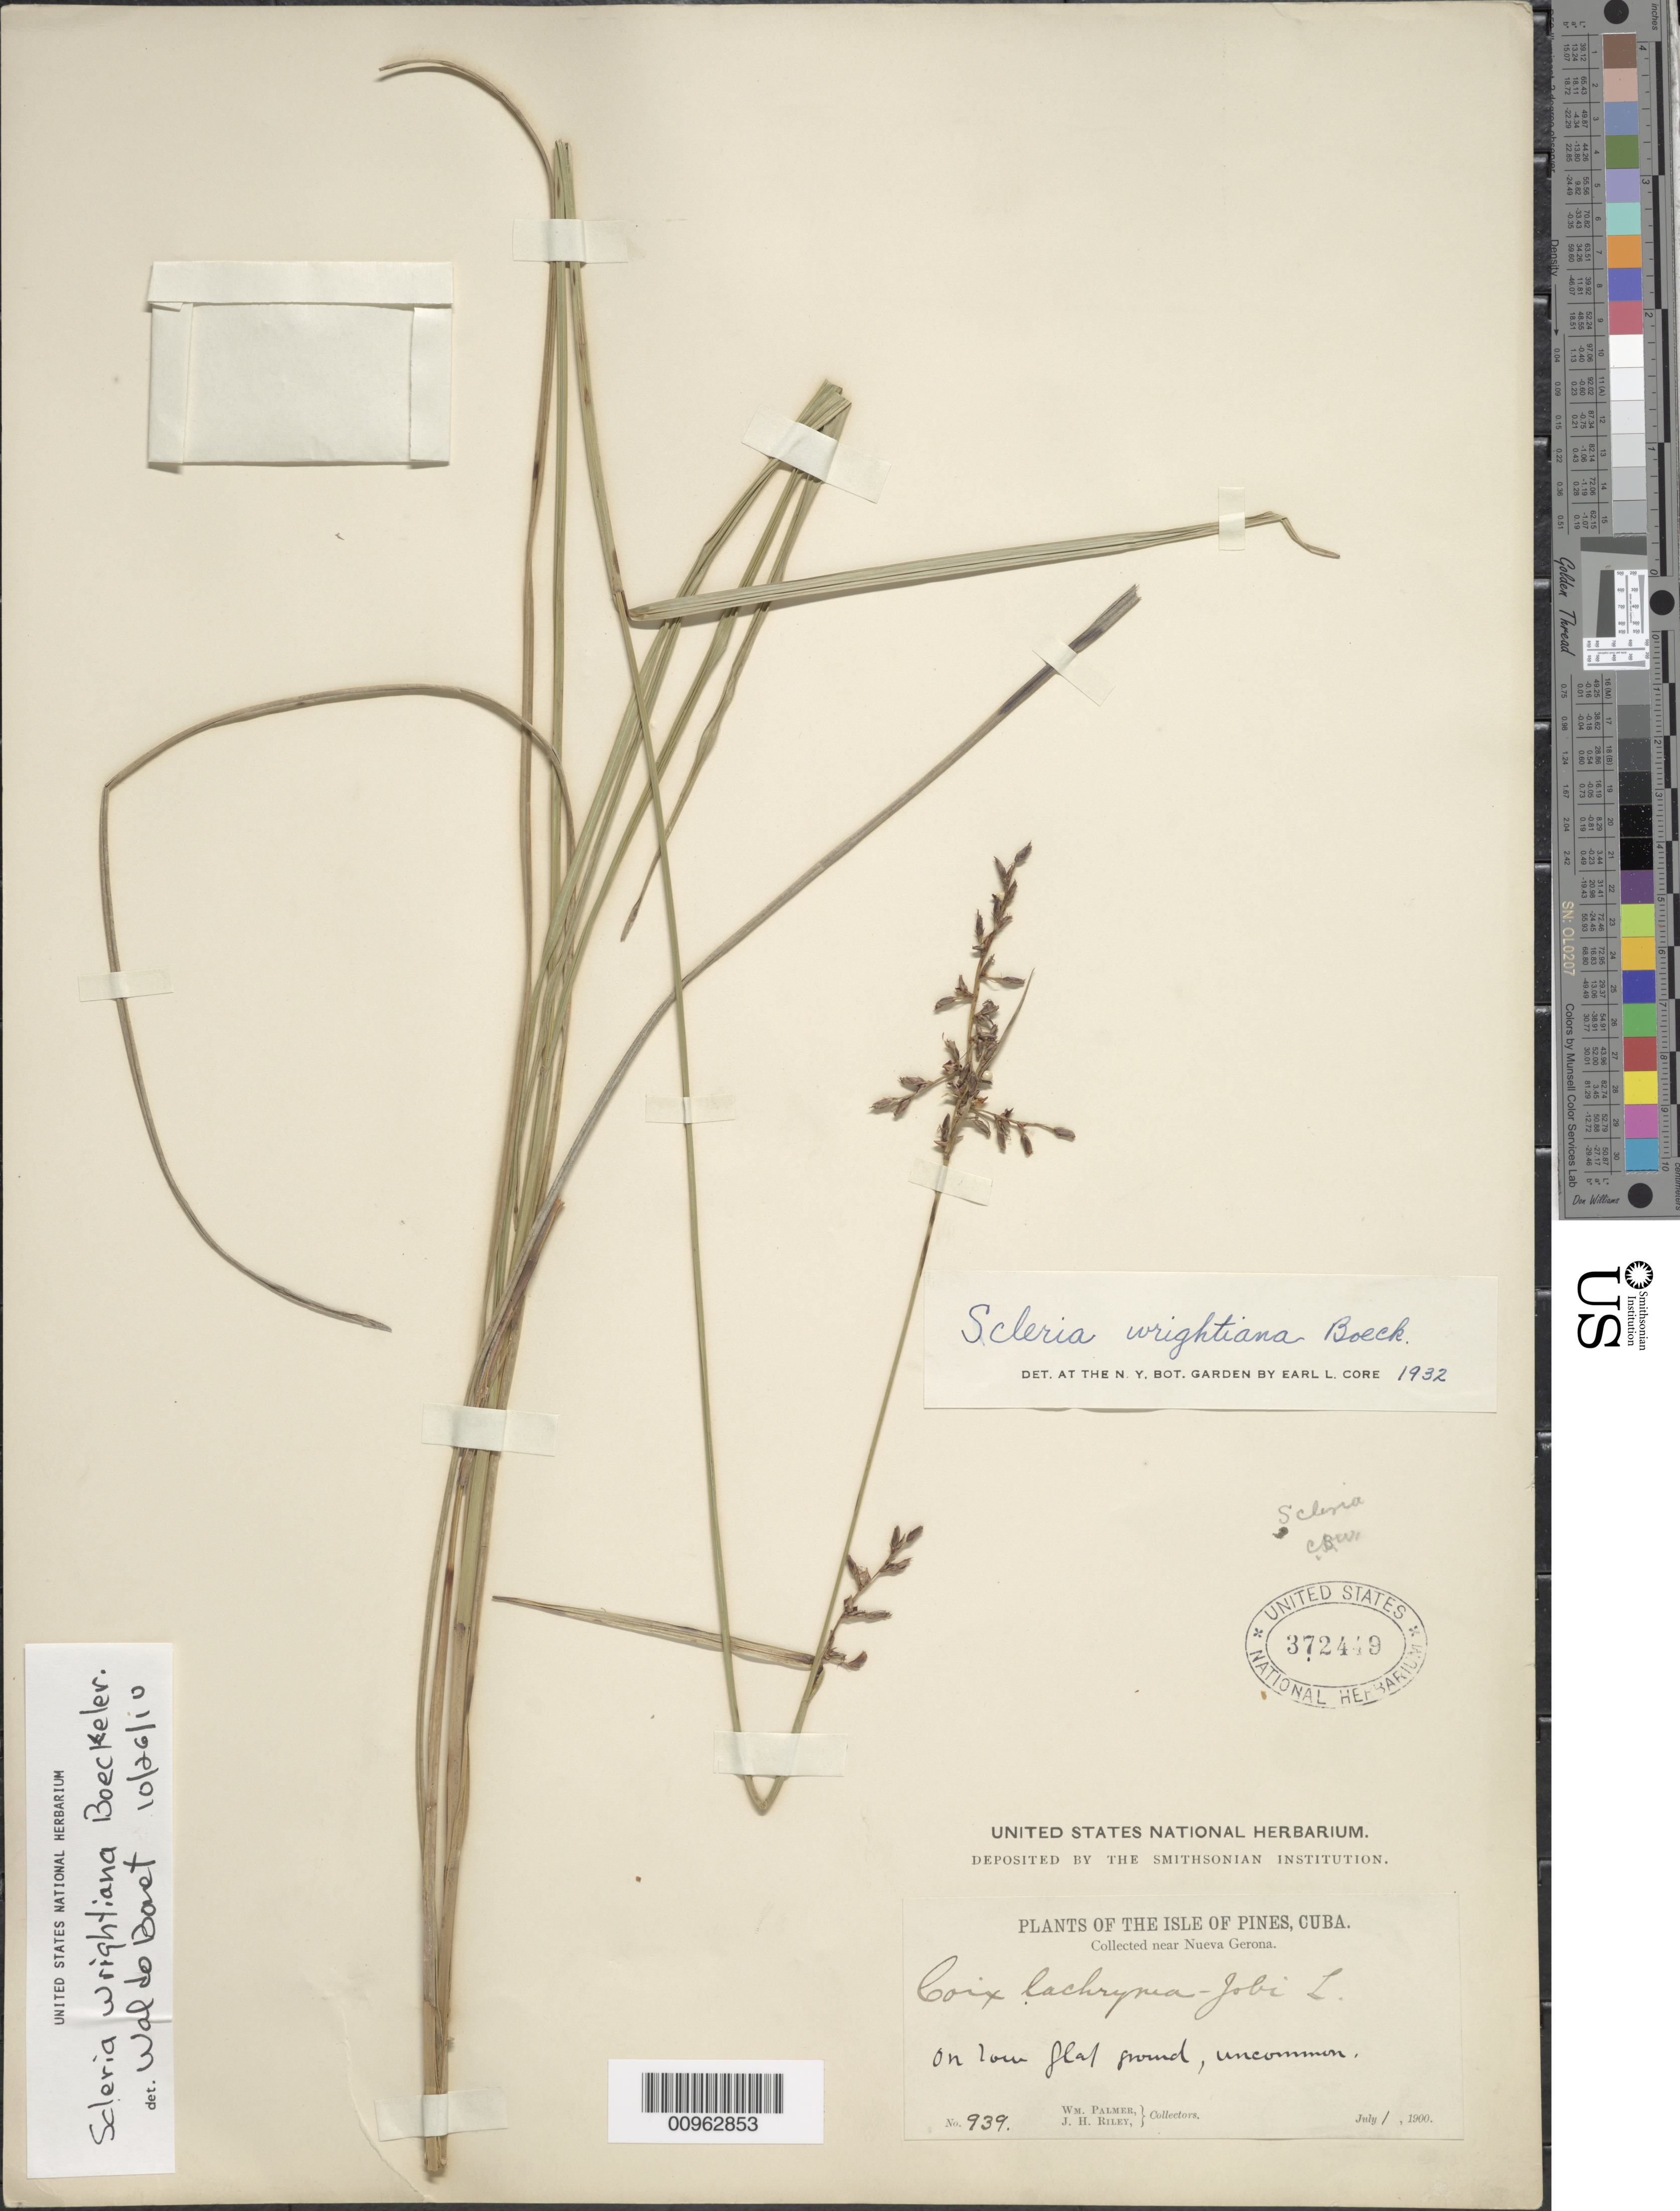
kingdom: Plantae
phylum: Tracheophyta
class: Liliopsida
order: Poales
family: Cyperaceae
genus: Scleria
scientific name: Scleria wrightiana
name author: Boeckeler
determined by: Core, E. L.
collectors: W. Palmer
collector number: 939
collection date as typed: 01 Jul 1900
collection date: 1900-07-01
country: Cuba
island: Isla de la Juventud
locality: Isle of Pines, Near Nueva Gerona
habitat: On low flat ground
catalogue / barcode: US 372449